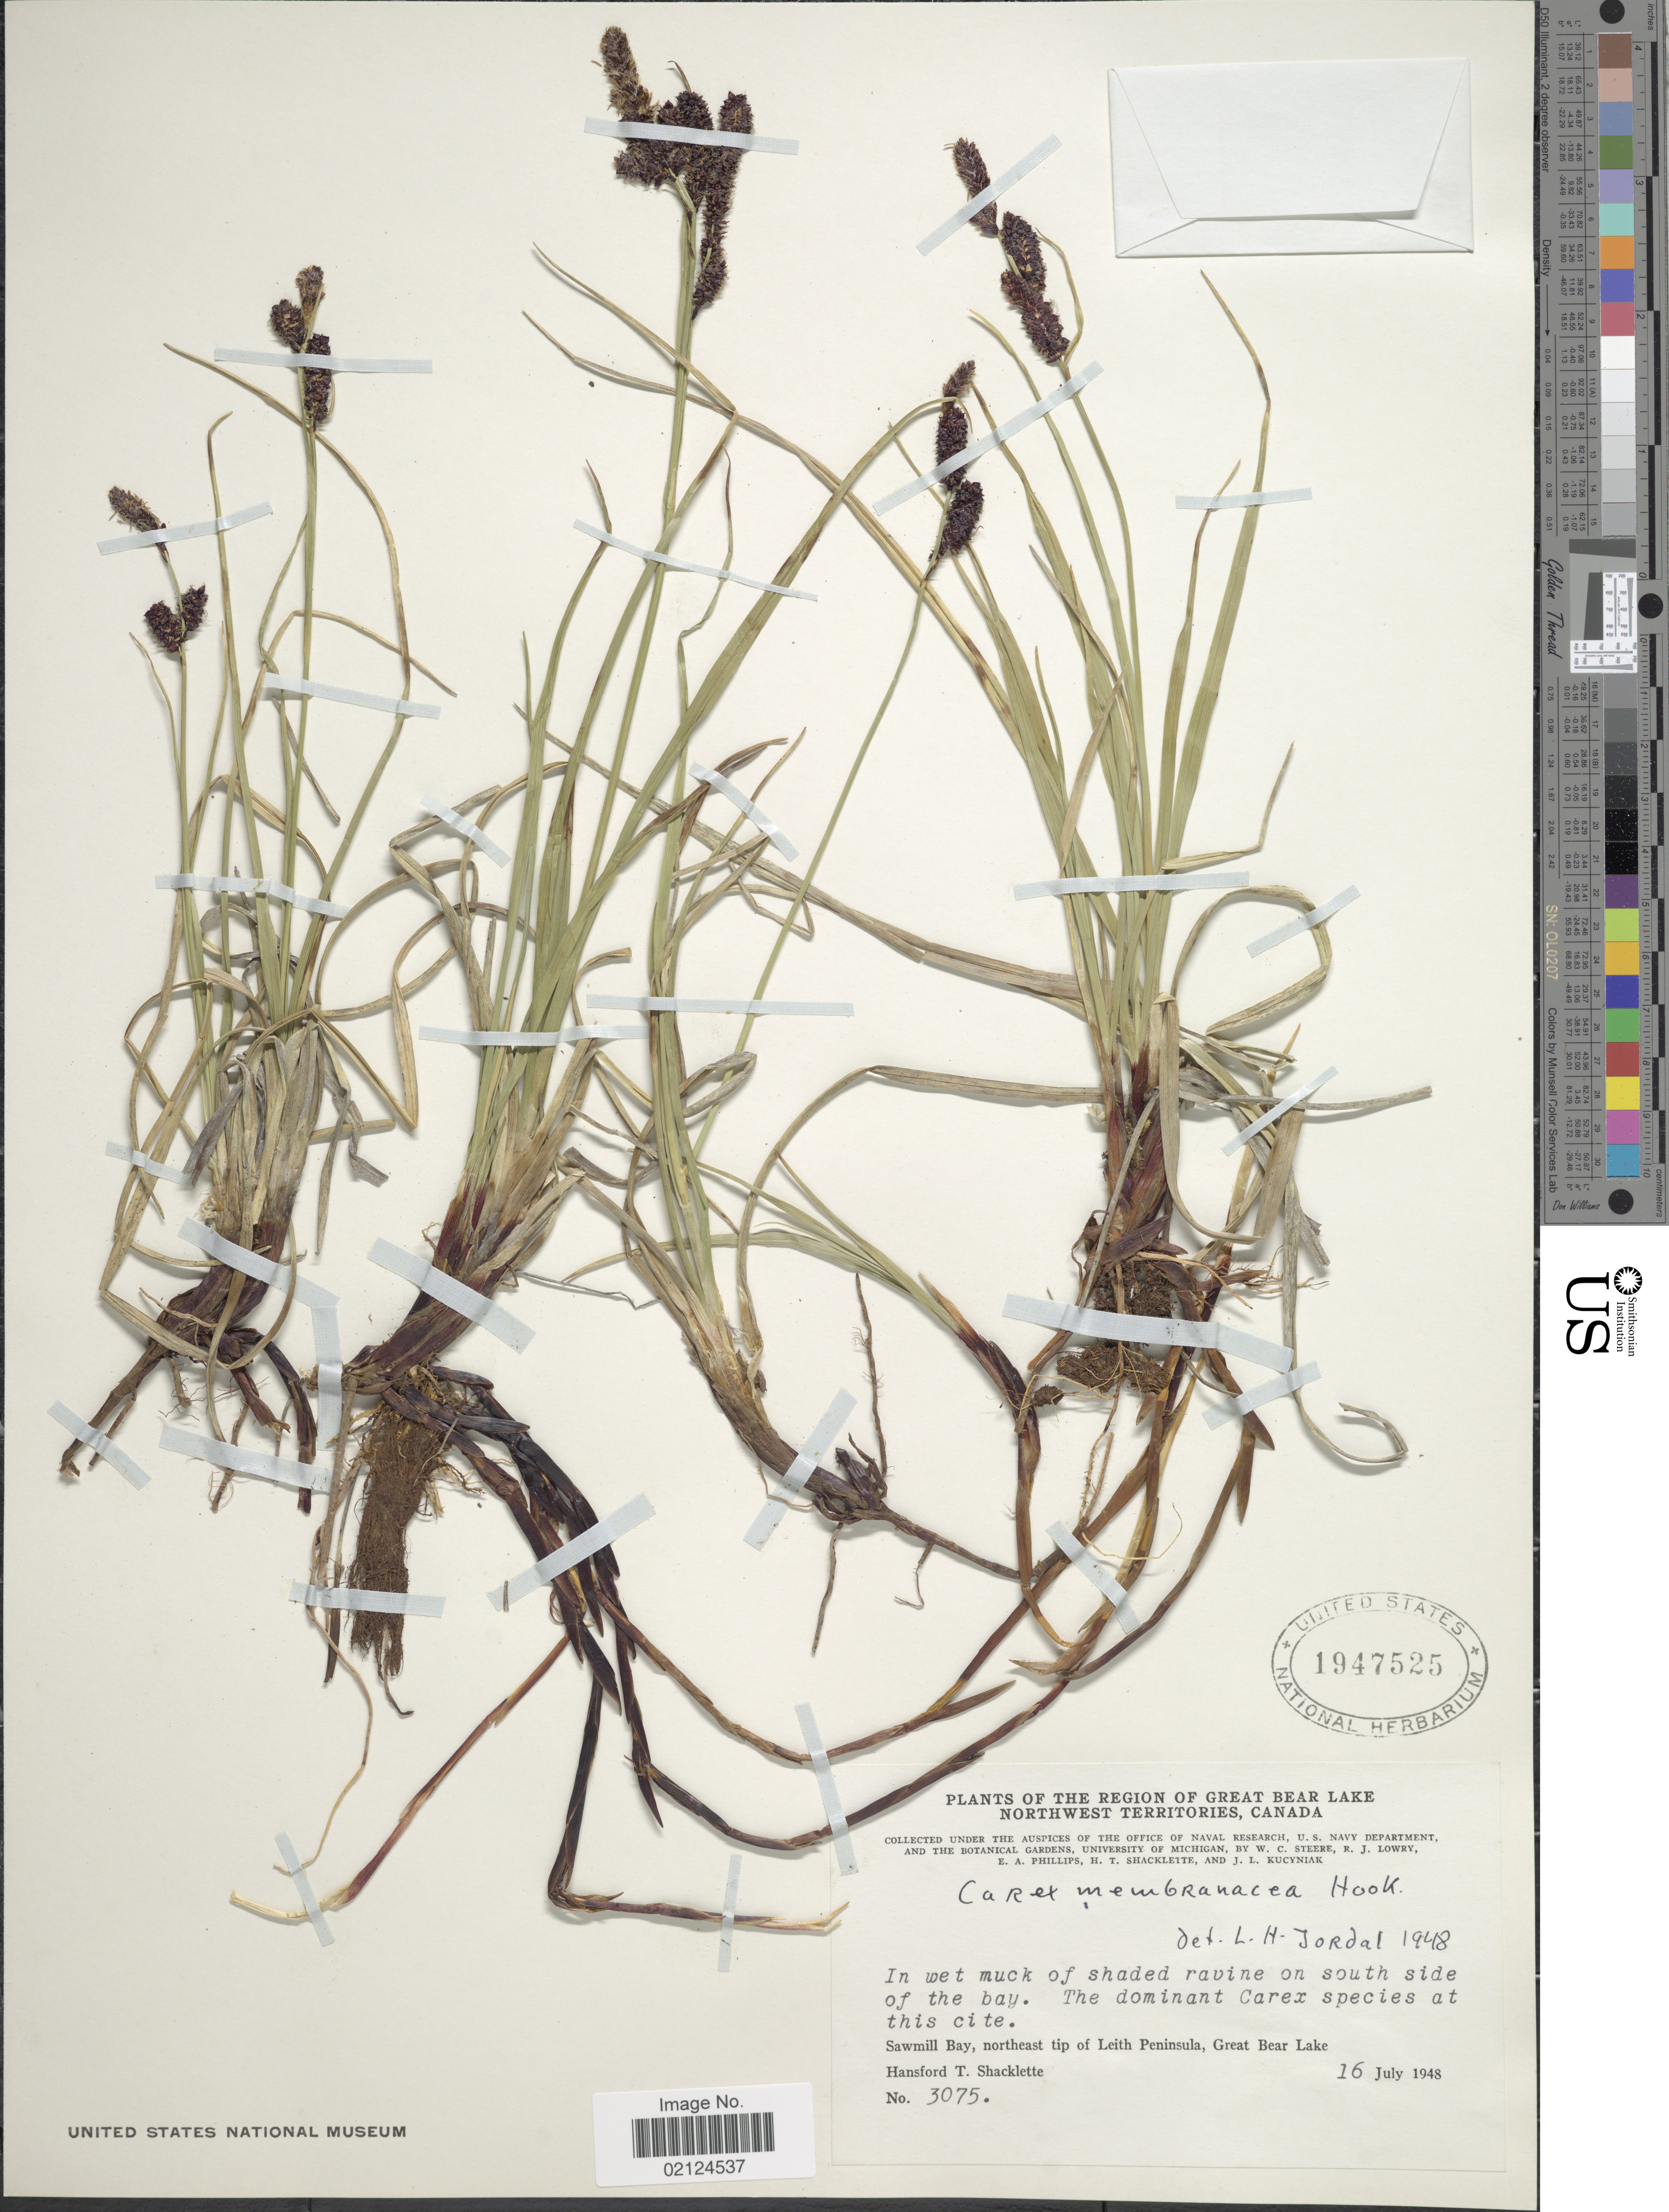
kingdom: Plantae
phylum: Tracheophyta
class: Liliopsida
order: Poales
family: Cyperaceae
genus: Carex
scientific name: Carex membranacea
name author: Hook.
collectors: H. Shacklette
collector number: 3075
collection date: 1948-07-16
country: Canada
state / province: Northwest Territories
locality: Sawmill Bay, northeast tip of Leith Peninsula, Great Bear Lake, The Region of Great Bear Lake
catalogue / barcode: US 1947525